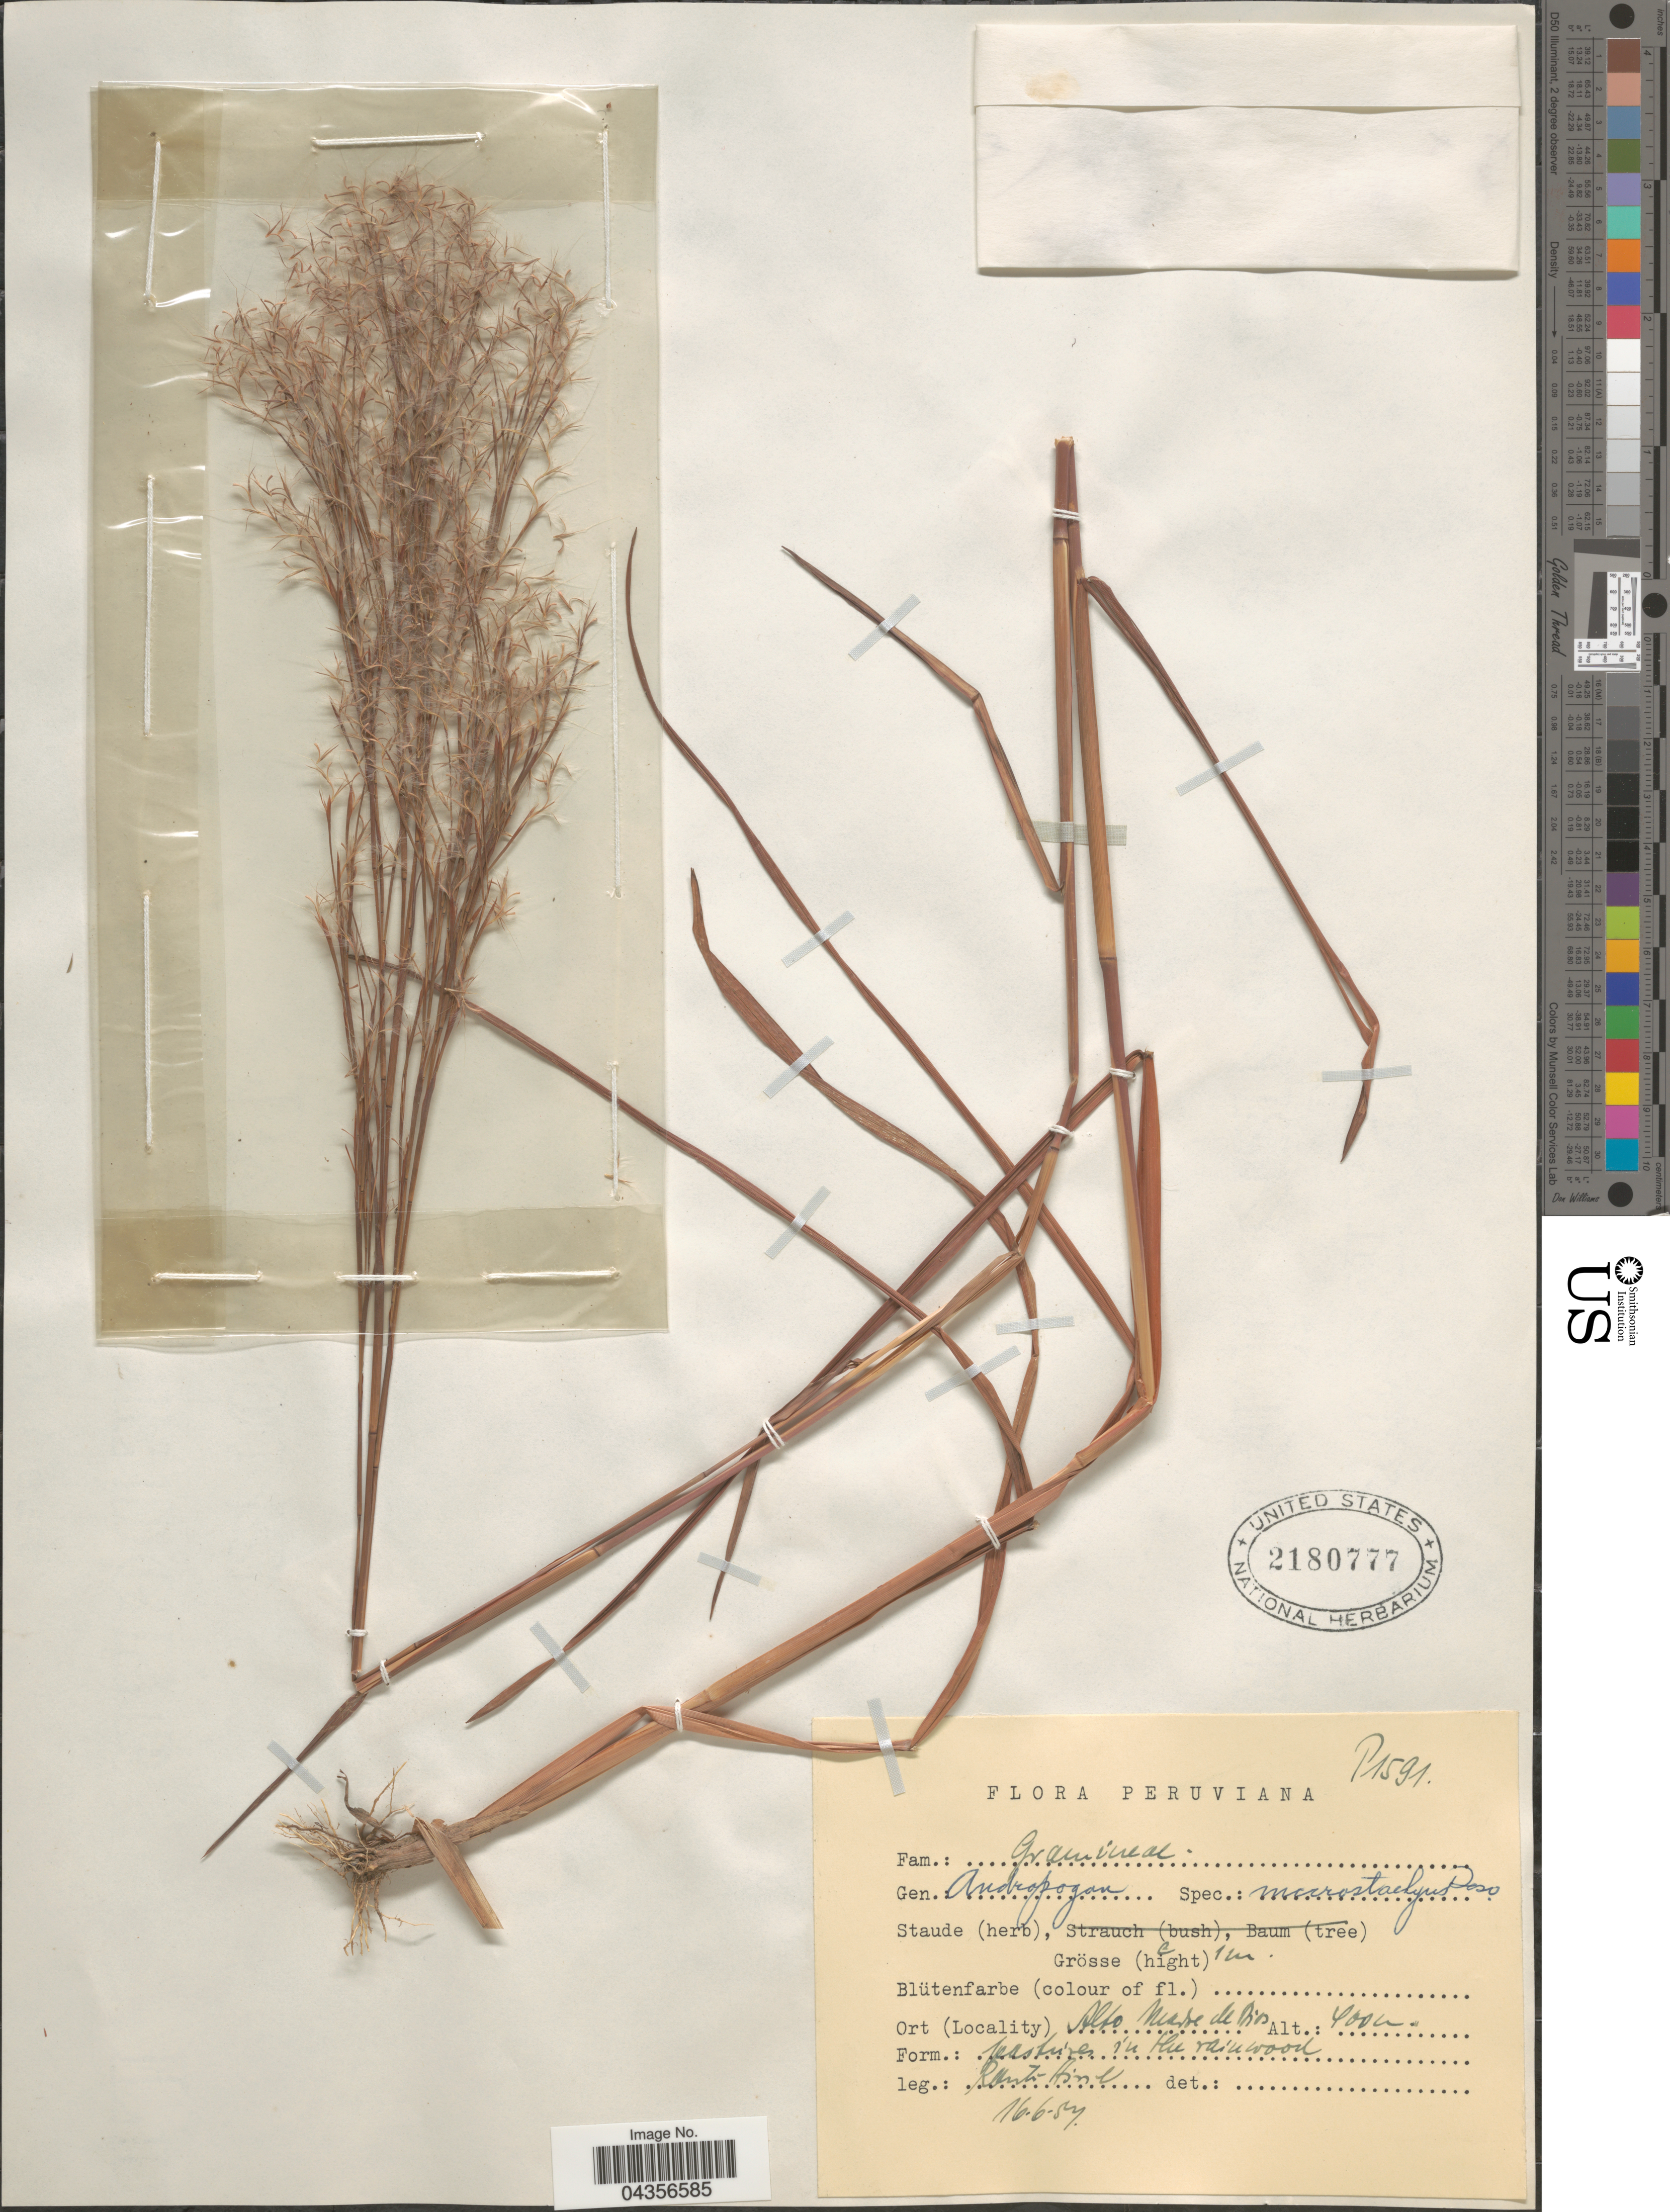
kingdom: Plantae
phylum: Tracheophyta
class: Liliopsida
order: Poales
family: Poaceae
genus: Schizachyrium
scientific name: Schizachyrium microstachyum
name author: (Desv. ex Ham.) Roseng. et al.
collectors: W. Rauh & G. Hirsch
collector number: P1591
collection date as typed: Transcribed d/m/y: 16/6/57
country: Peru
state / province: Madre de Dios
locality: Alto Madre de Dios.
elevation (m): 400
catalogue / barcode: US 2180777